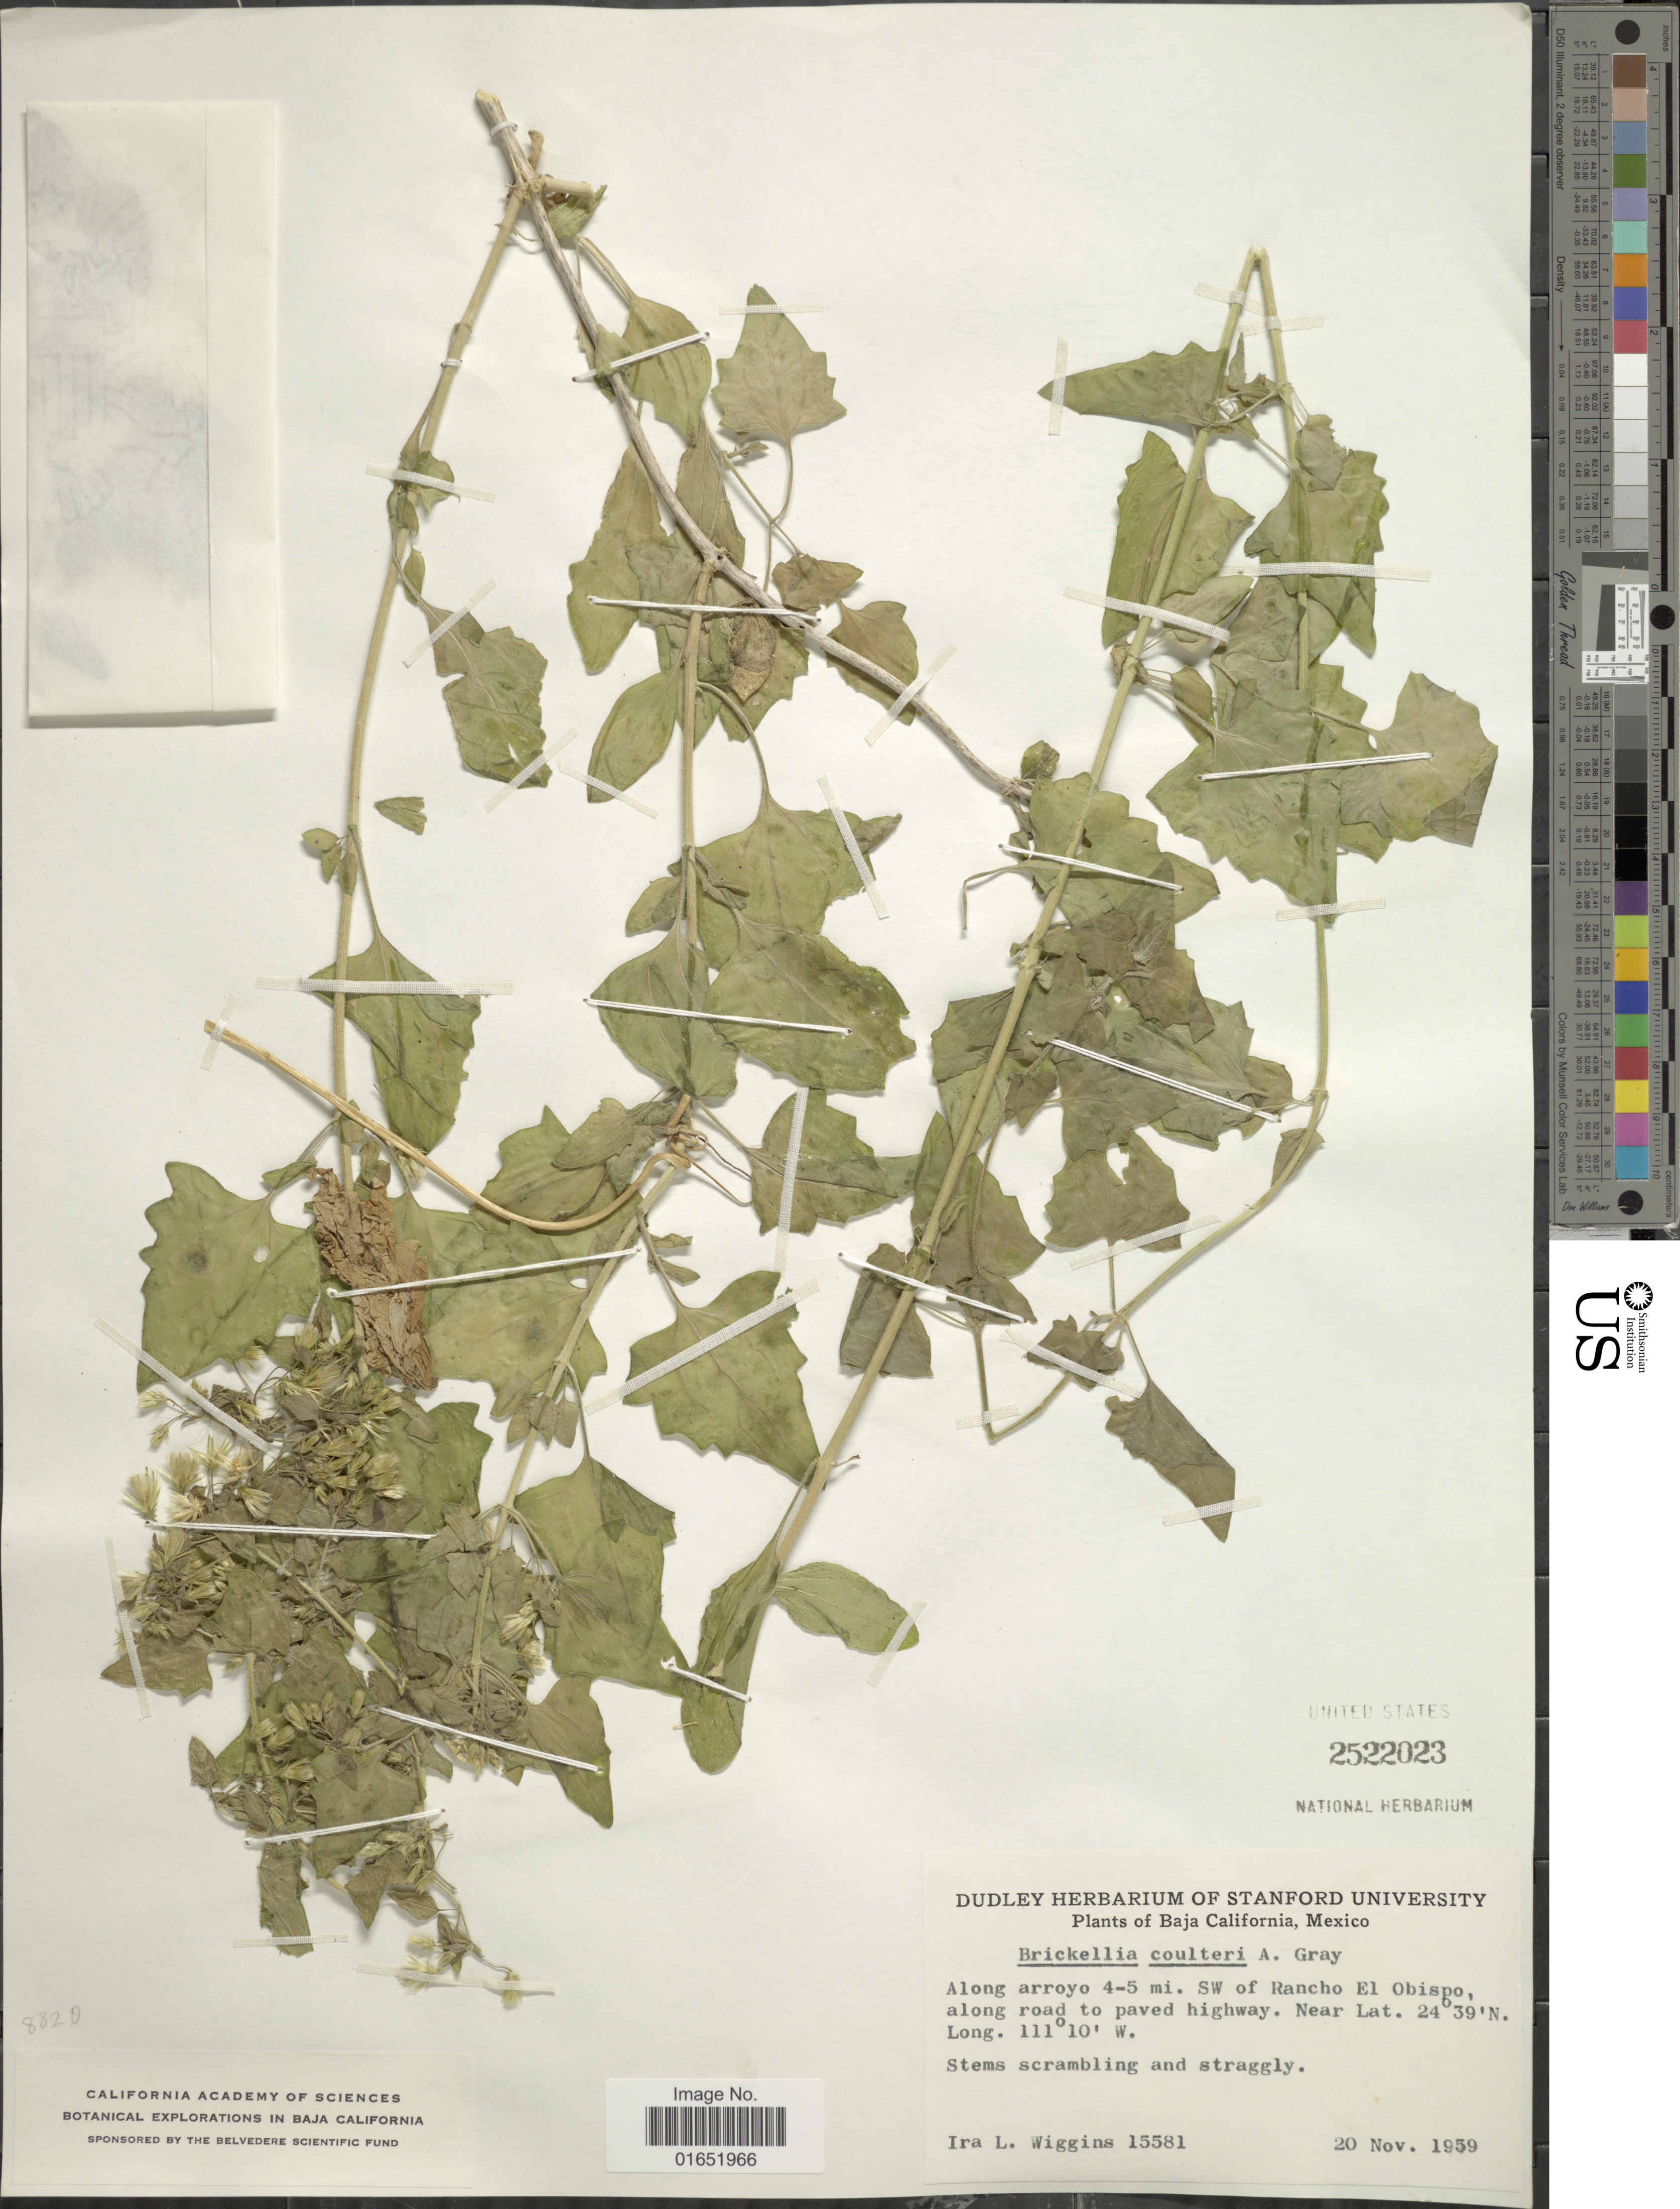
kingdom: Plantae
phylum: Tracheophyta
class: Magnoliopsida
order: Asterales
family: Asteraceae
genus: Brickellia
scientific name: Brickellia megaphylla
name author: M.E. Jones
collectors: I. L. Wiggins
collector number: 15581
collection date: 1959-11-20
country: Mexico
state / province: Baja California Sur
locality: Along arroyo 4-5 mi. SW of Rancho El Obsipo, along road to paved highway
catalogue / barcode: US 2522023